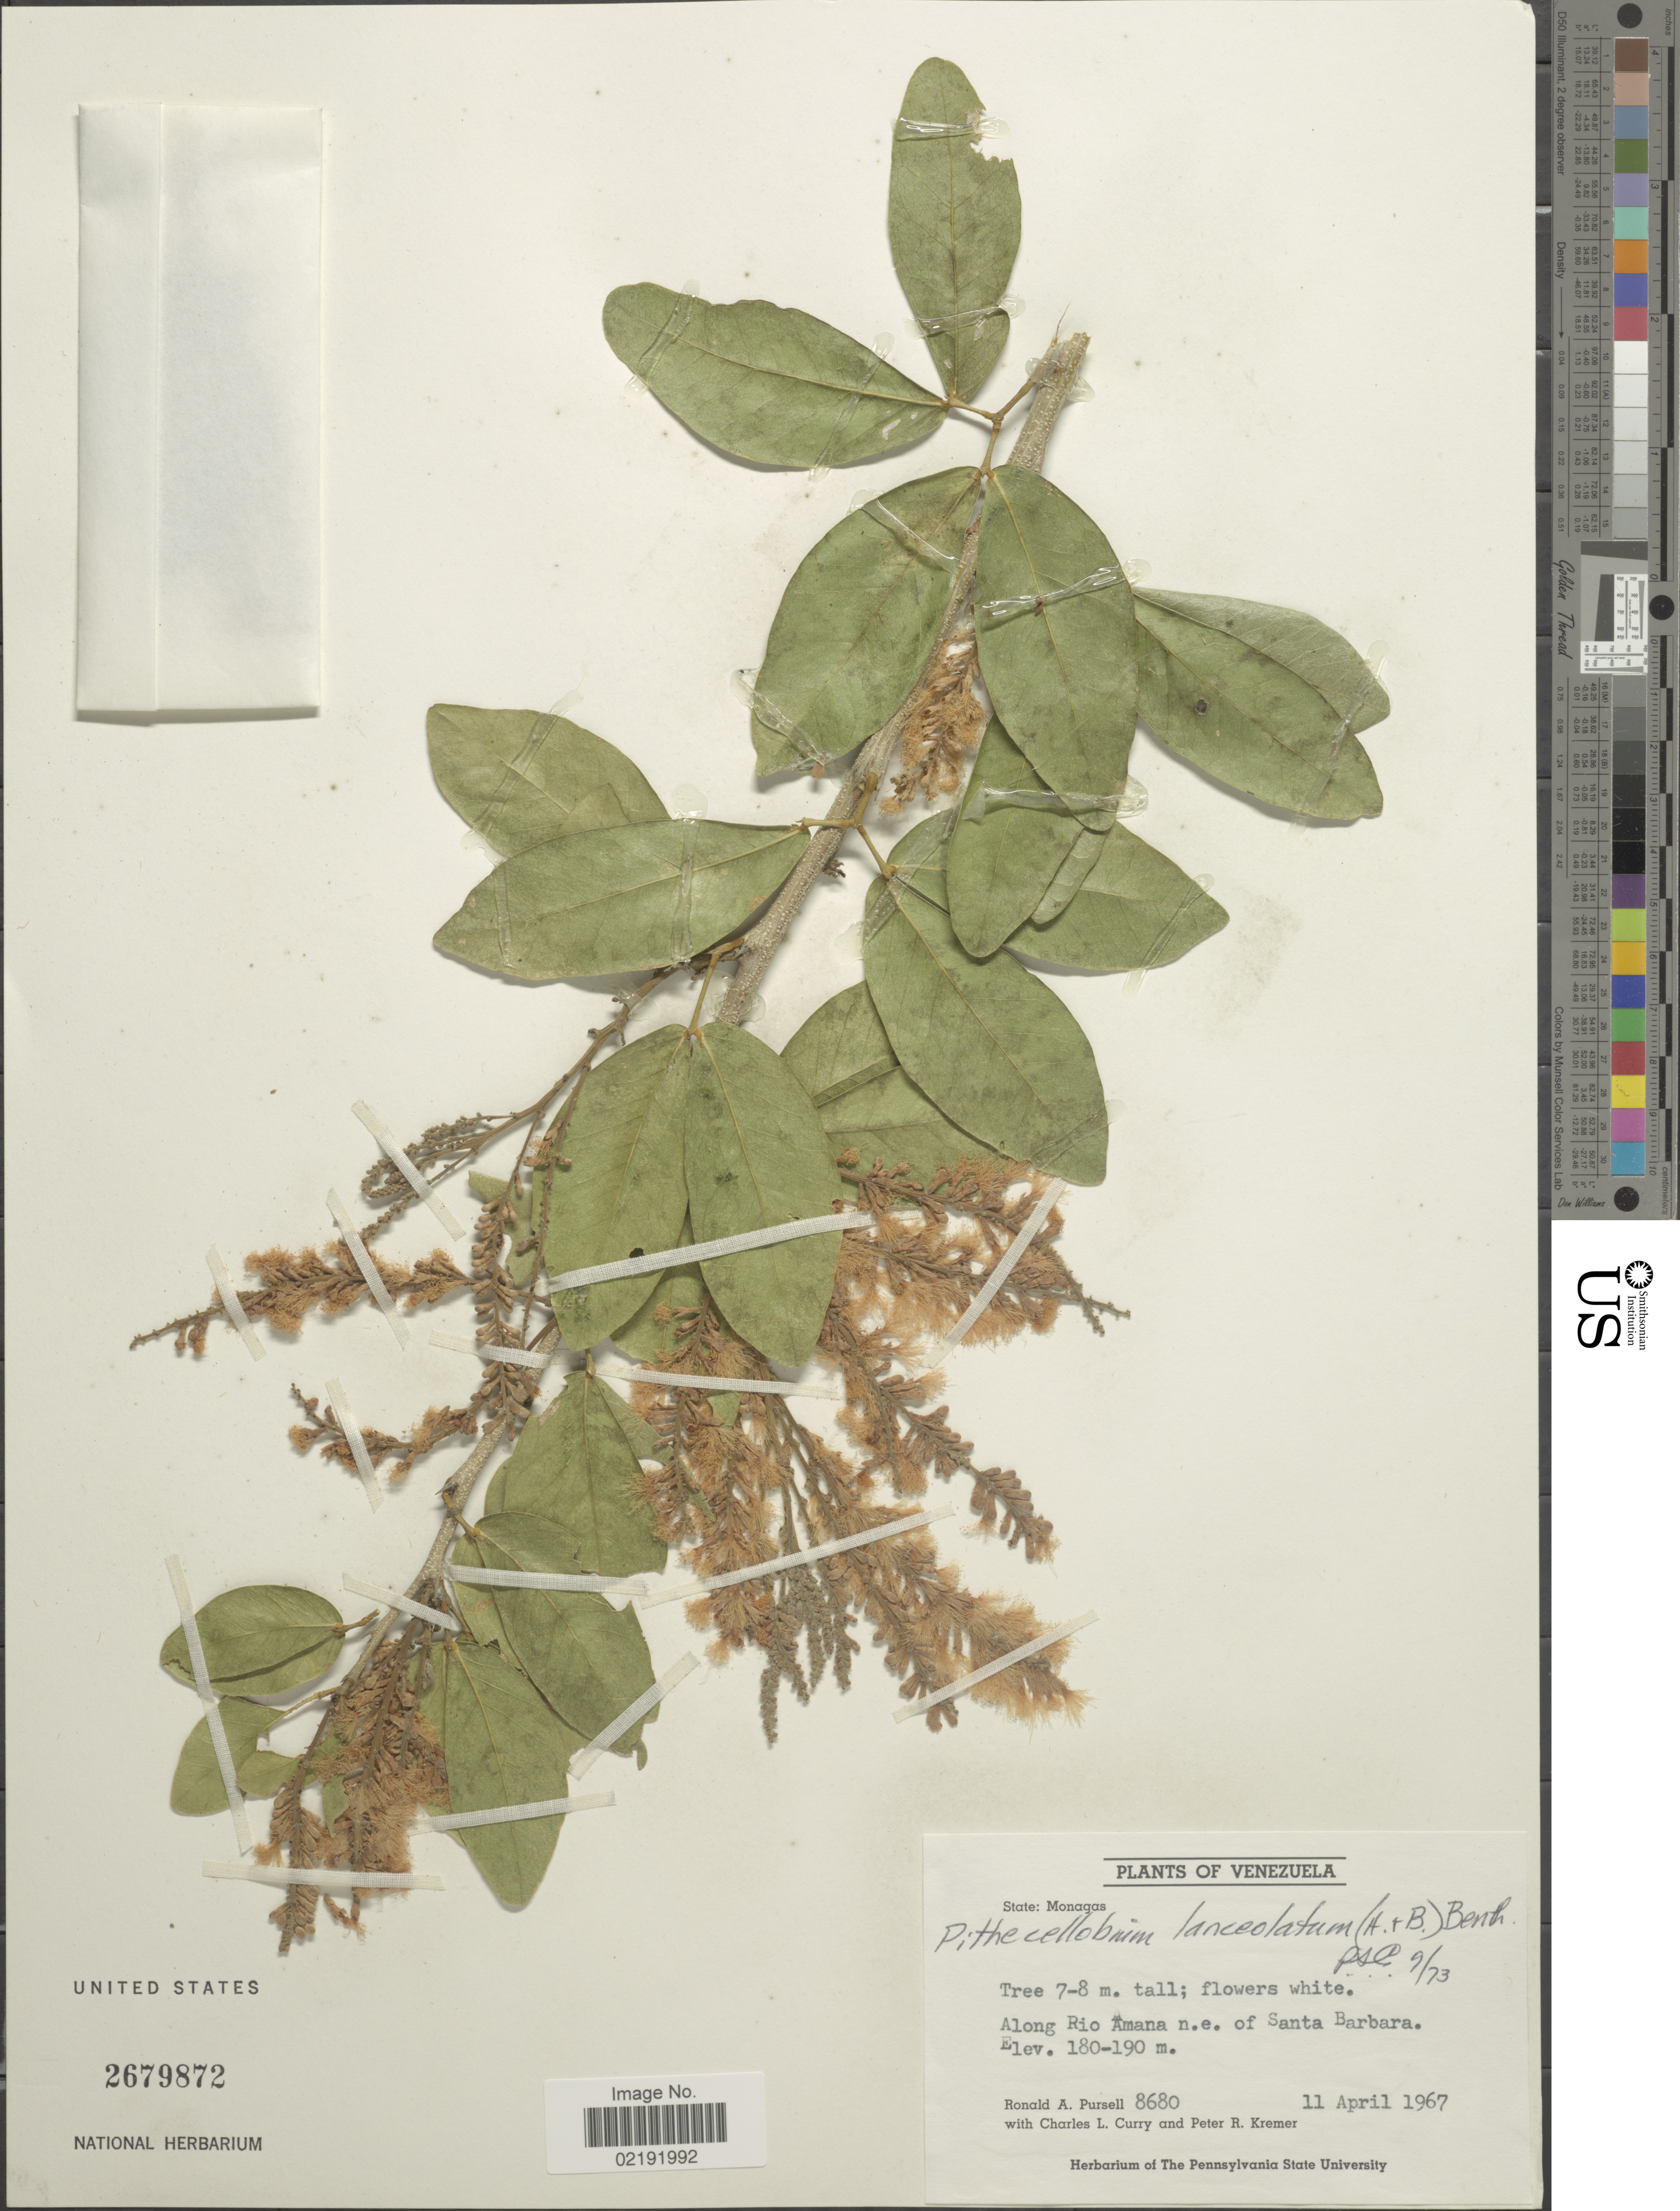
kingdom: Plantae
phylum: Tracheophyta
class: Magnoliopsida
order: Fabales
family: Fabaceae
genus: Pithecellobium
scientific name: Pithecellobium lanceolatum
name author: (Humb. & Bonpl. ex Willd.) Benth.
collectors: R. A. Pursell, C. L. Curry & P. Kremer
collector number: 8680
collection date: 1967-04-11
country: Venezuela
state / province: Monagas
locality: State: Monagas. Along Rio Amana n.e. of Santa Barbara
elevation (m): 180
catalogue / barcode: US 2679872